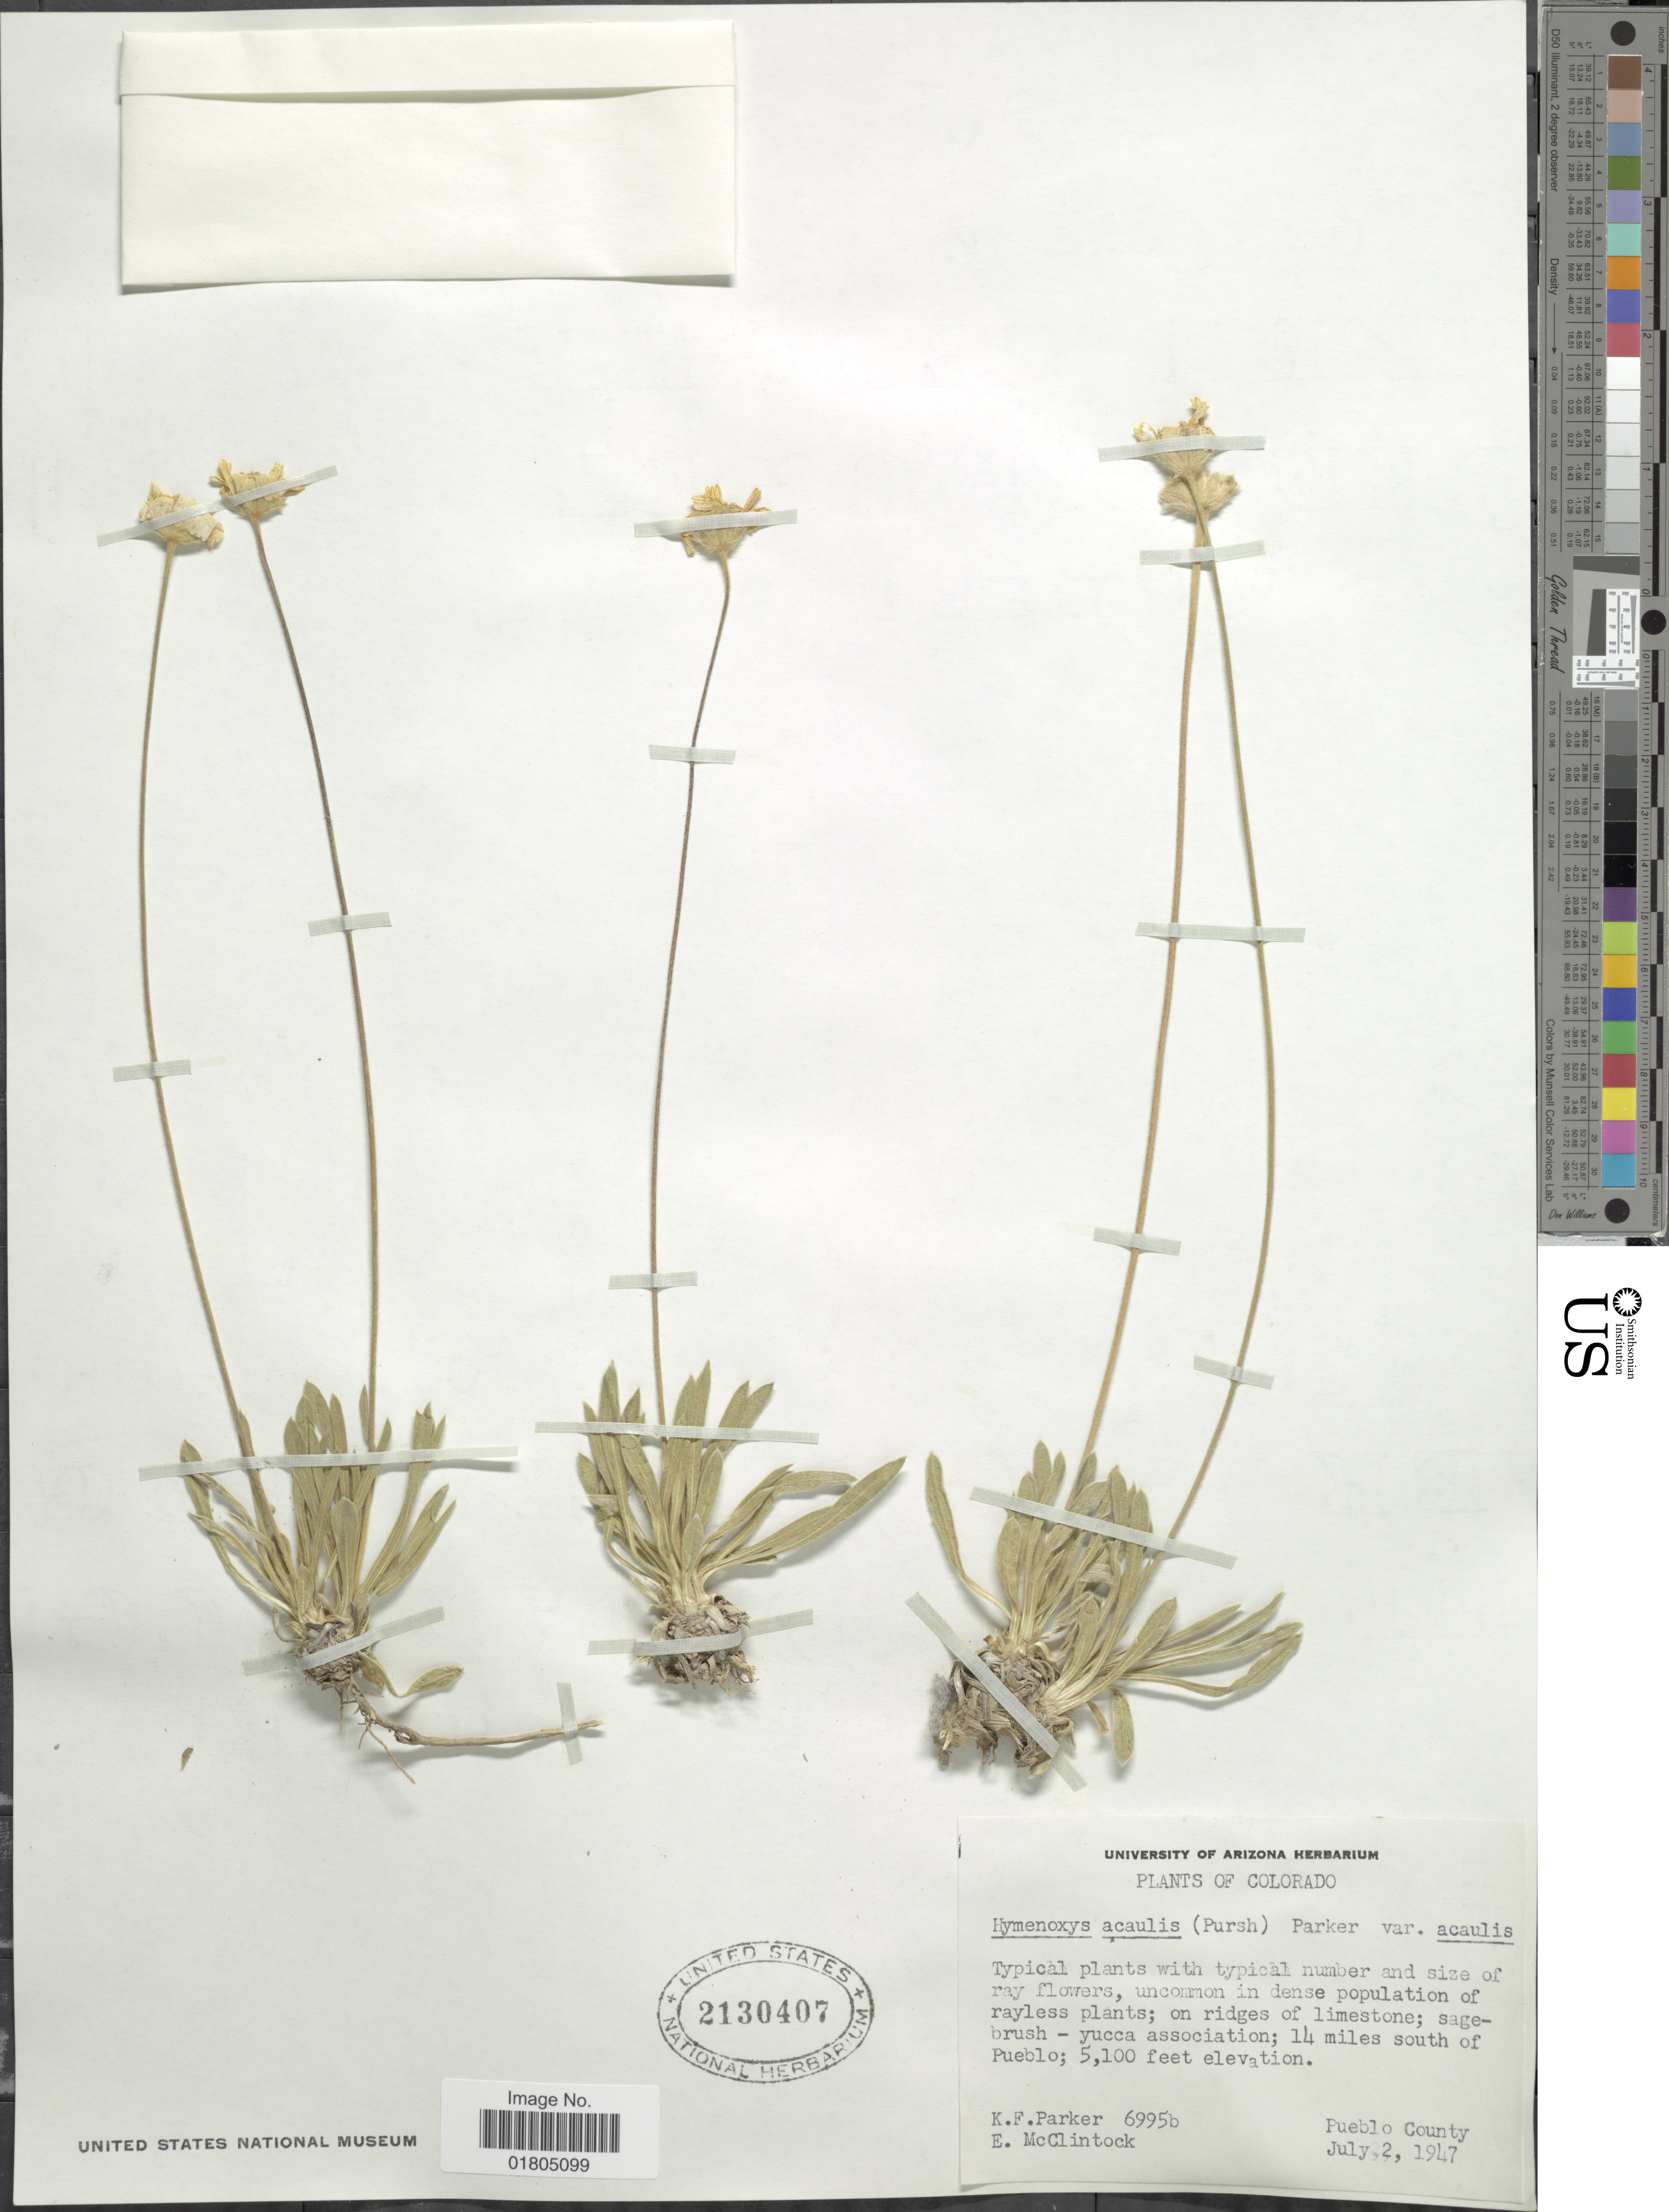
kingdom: Plantae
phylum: Tracheophyta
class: Magnoliopsida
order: Asterales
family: Asteraceae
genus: Actinea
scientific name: Actinea acaulis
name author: (Pursh) Spreng.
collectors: K. F. Parker & E. McClintock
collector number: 6995b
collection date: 1947-07-02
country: United States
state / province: Colorado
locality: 14 miles south of Pueblo, Pueblo County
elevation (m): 1554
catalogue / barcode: US 2130407